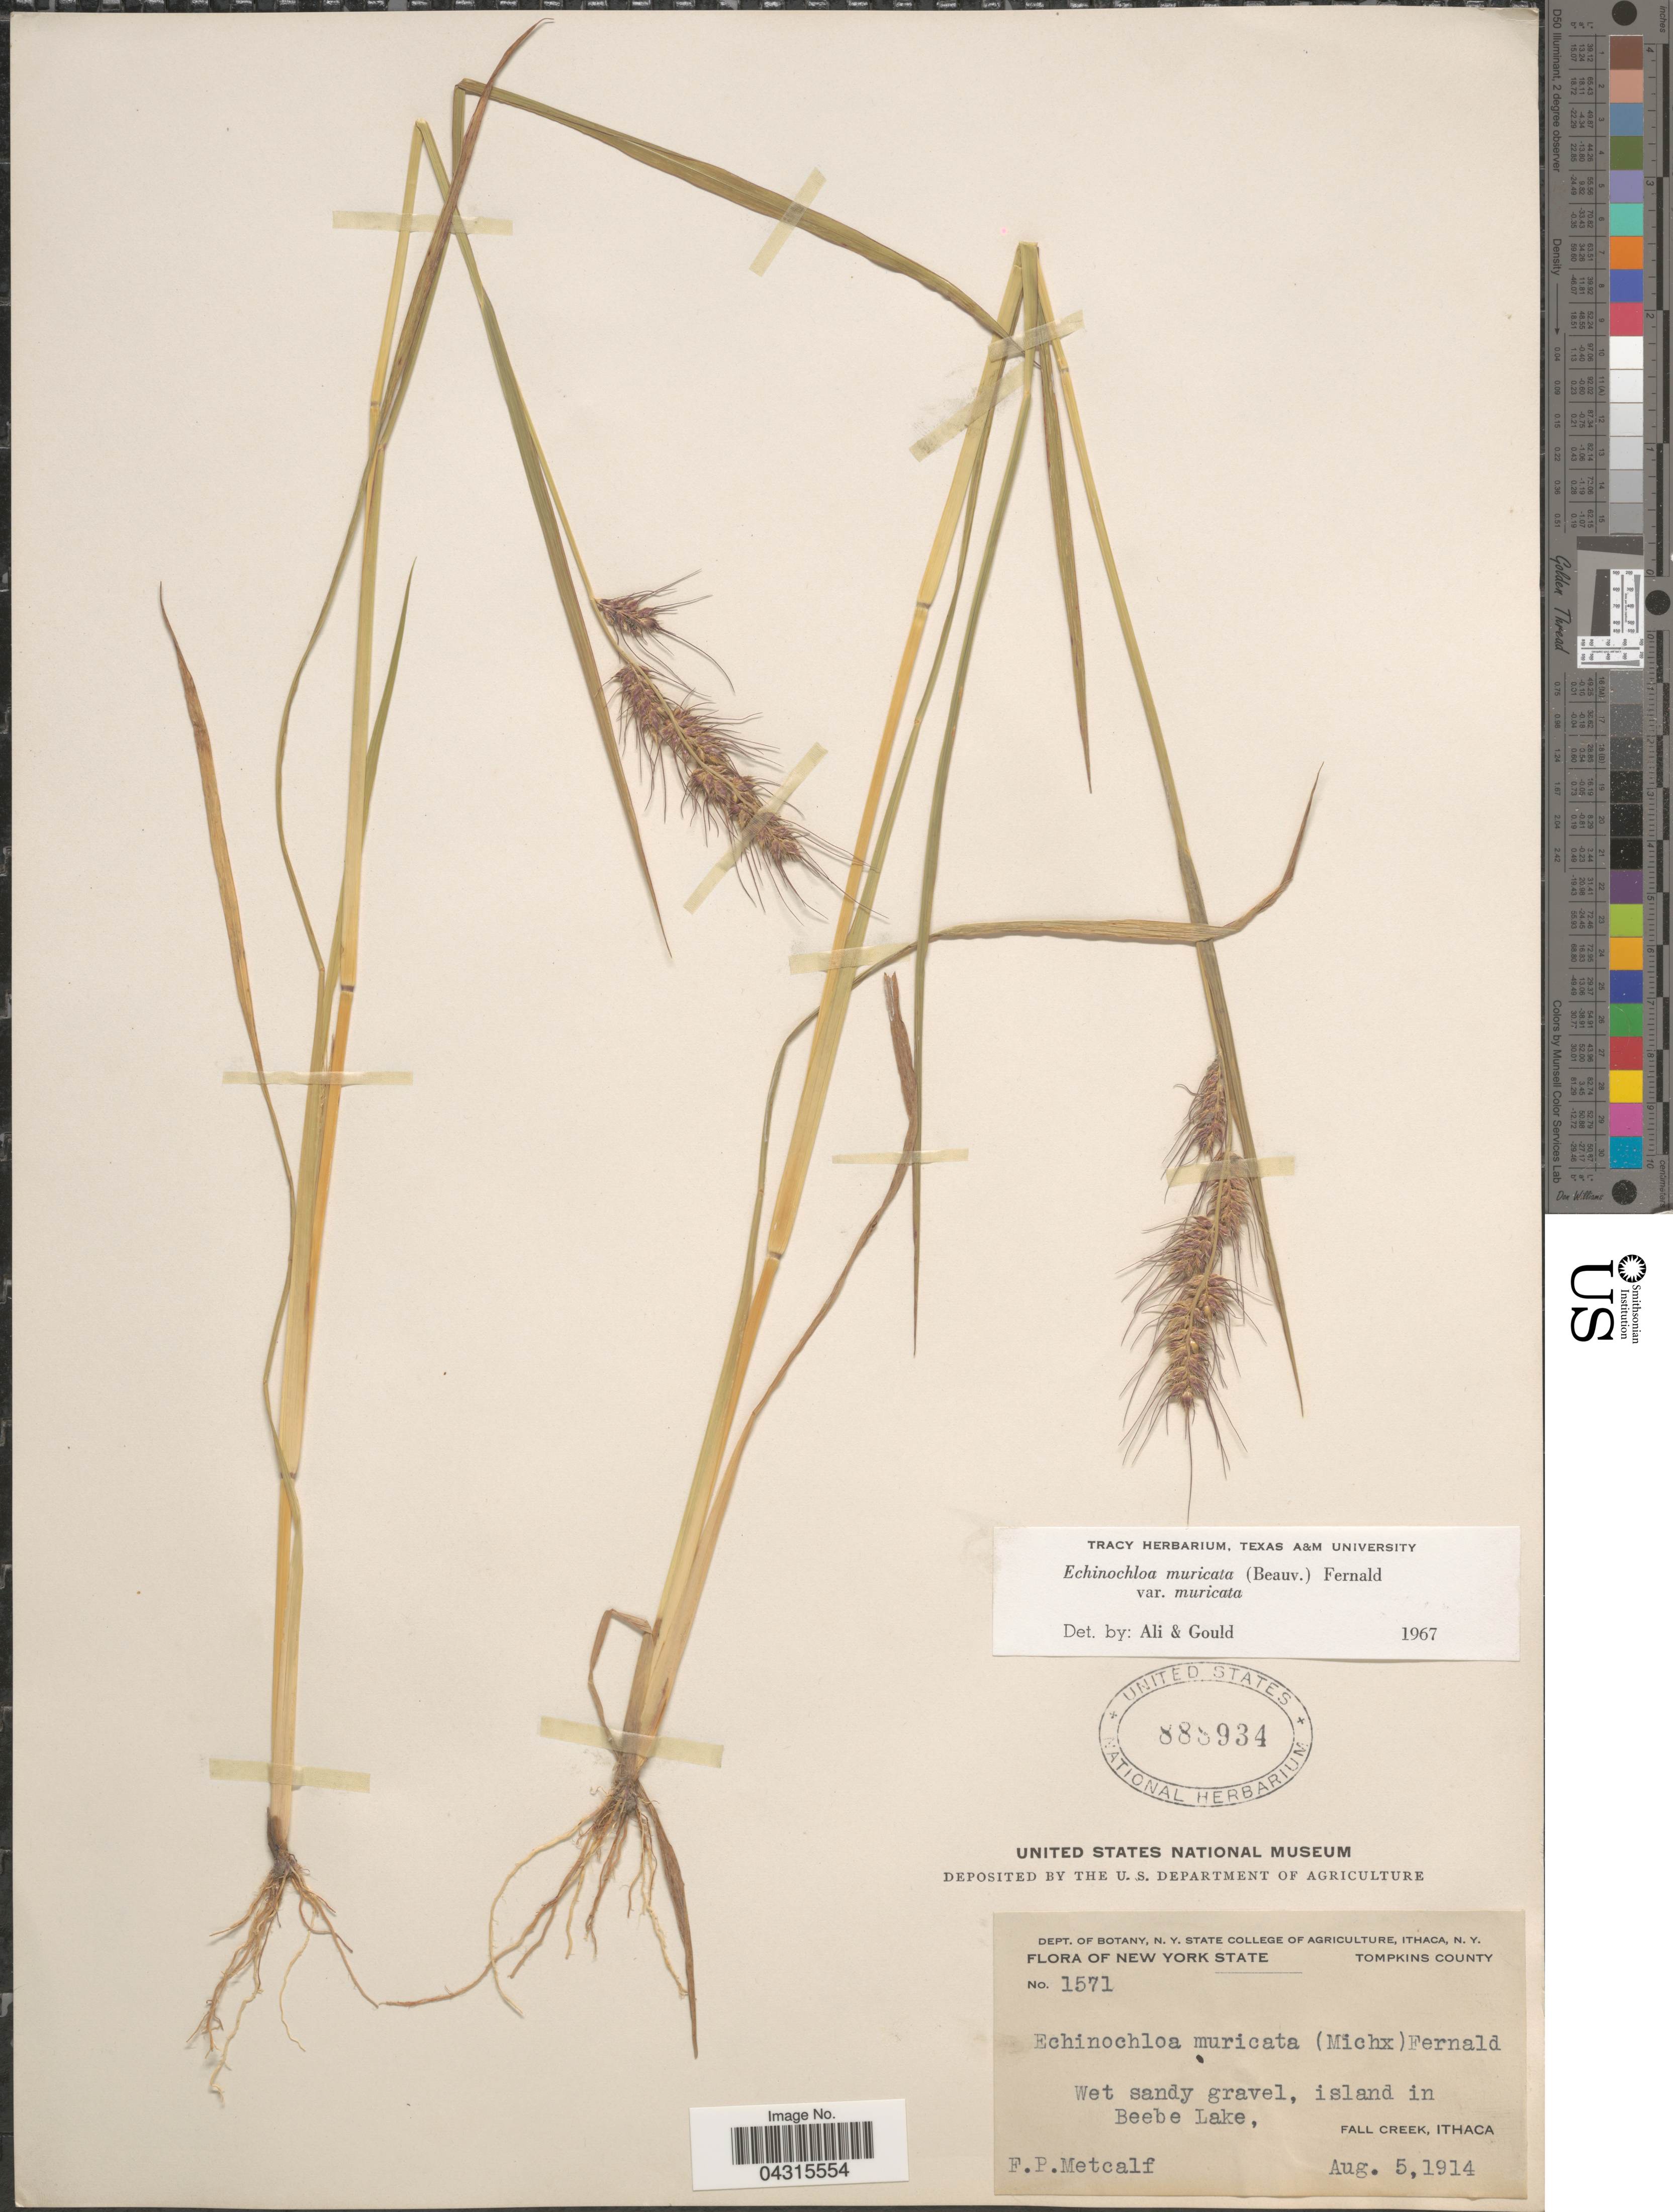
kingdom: Plantae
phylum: Tracheophyta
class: Liliopsida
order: Poales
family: Poaceae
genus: Echinochloa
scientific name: Echinochloa muricata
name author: (P. Beauv.) Fernald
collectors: F. Metcalf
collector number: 1571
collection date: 1914-08-05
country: United States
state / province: New York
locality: Tompkins County. Wet sandy gravel, island in Beebe Lake, Fall Creek, Ithaca.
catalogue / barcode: US 888934